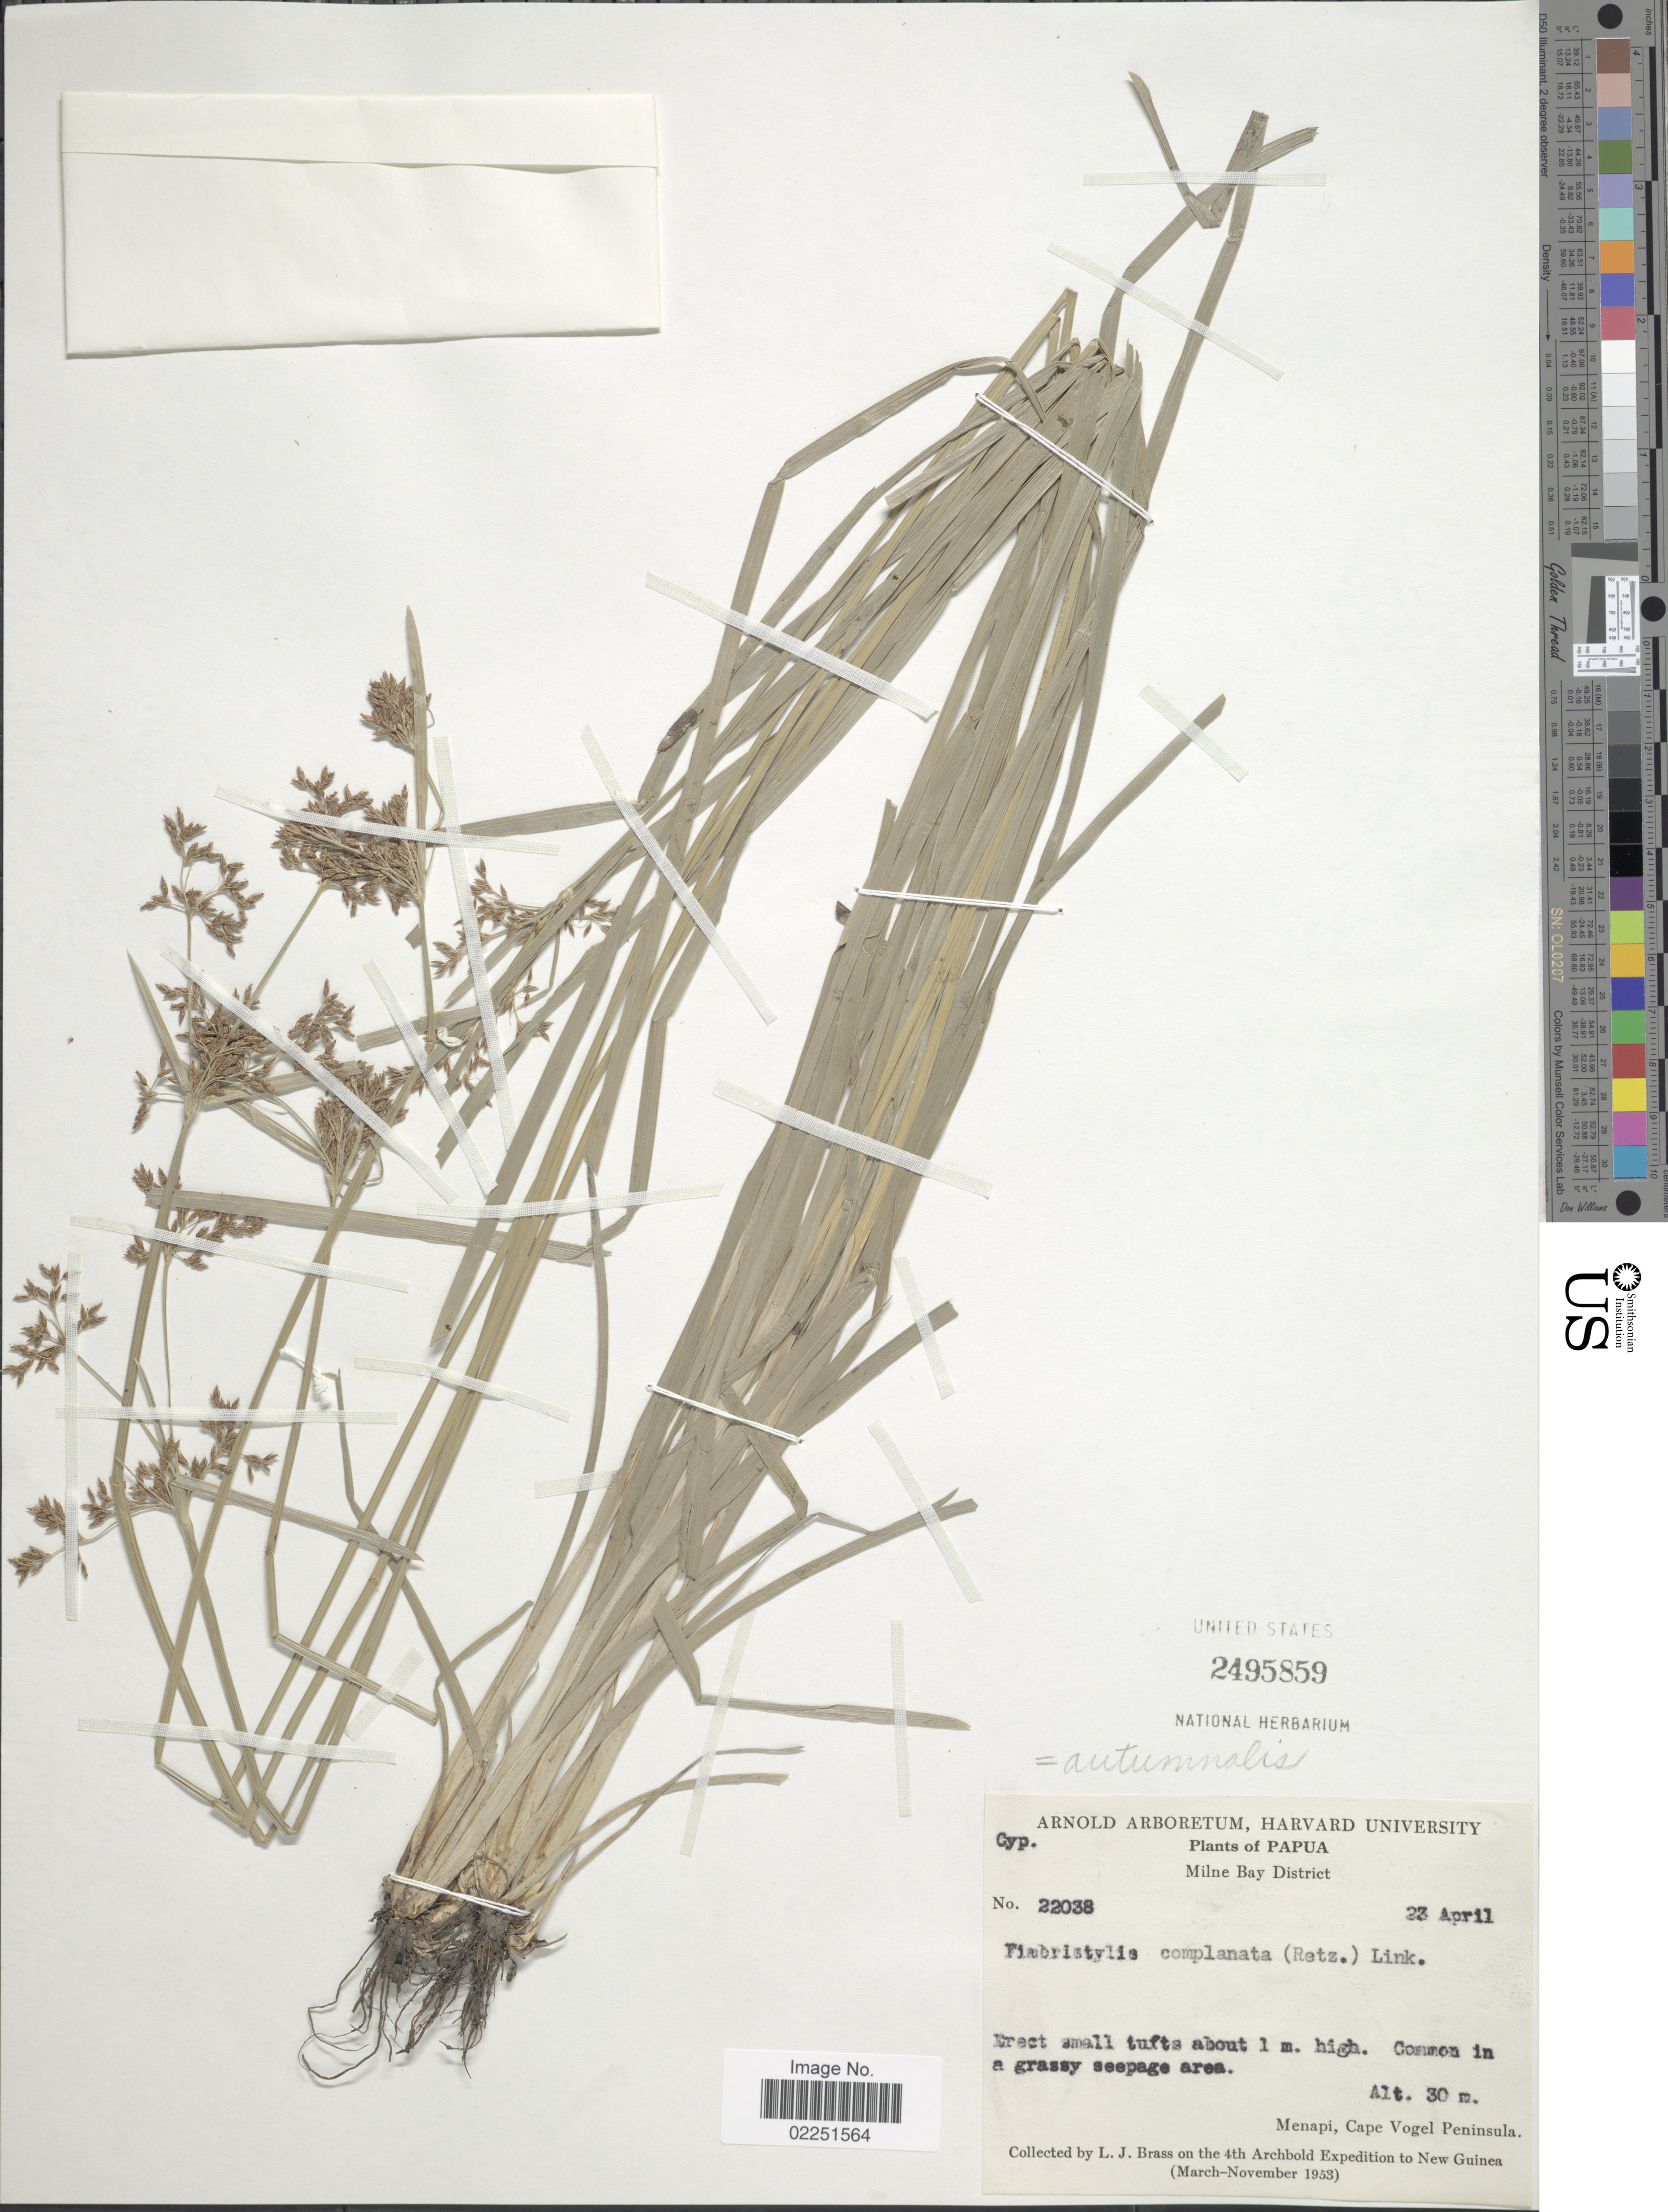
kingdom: Plantae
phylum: Tracheophyta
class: Liliopsida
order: Poales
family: Cyperaceae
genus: Fimbristylis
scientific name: Fimbristylis autumnalis (L.) Roem. & Schult.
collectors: L. J. Brass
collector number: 22038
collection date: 1953-04-23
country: Papua New Guinea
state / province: Milne Bay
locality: Papua, Milne Bay District, Menapi, Cape Vogel Peninsula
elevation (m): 30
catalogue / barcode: US 2495859